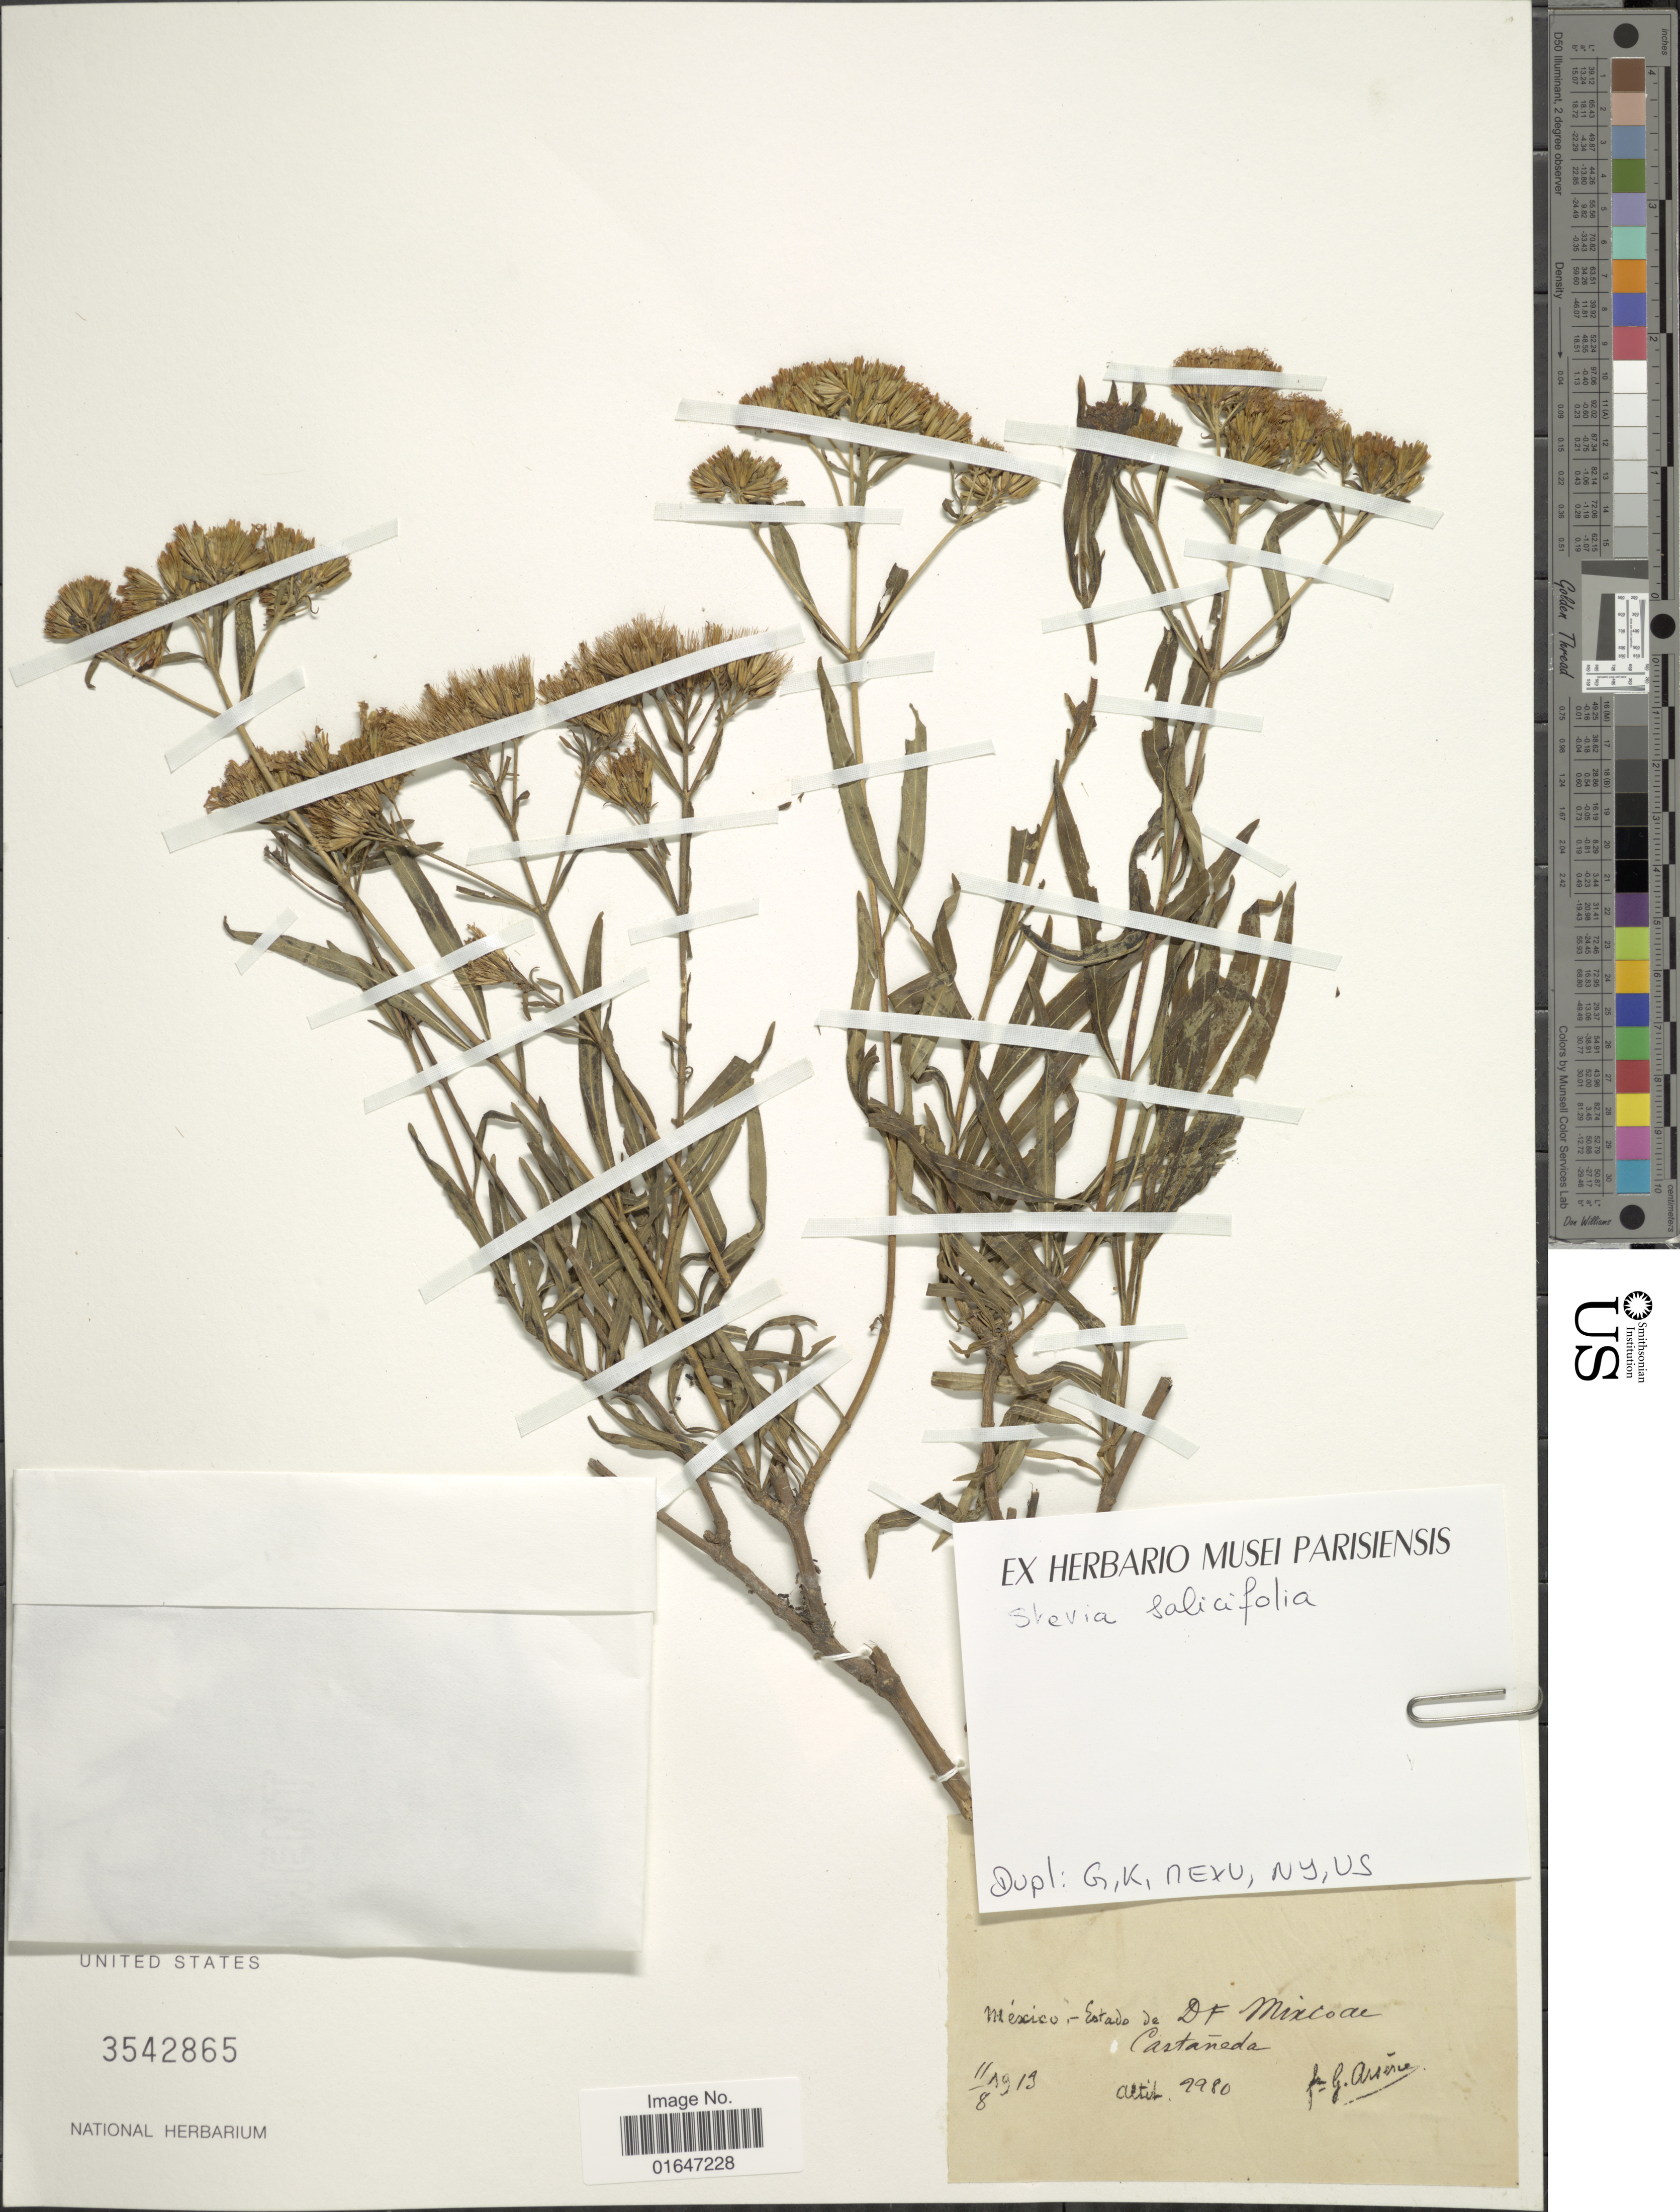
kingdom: Plantae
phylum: Tracheophyta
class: Magnoliopsida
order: Asterales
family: Asteraceae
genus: Stevia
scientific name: Stevia salicifolia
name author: Cav.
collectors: Bro. G. Arsène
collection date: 1919-08-11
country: Mexico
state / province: Distrito Federal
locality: Estado da DF Mixcade Castaneda.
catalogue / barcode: US 3542865